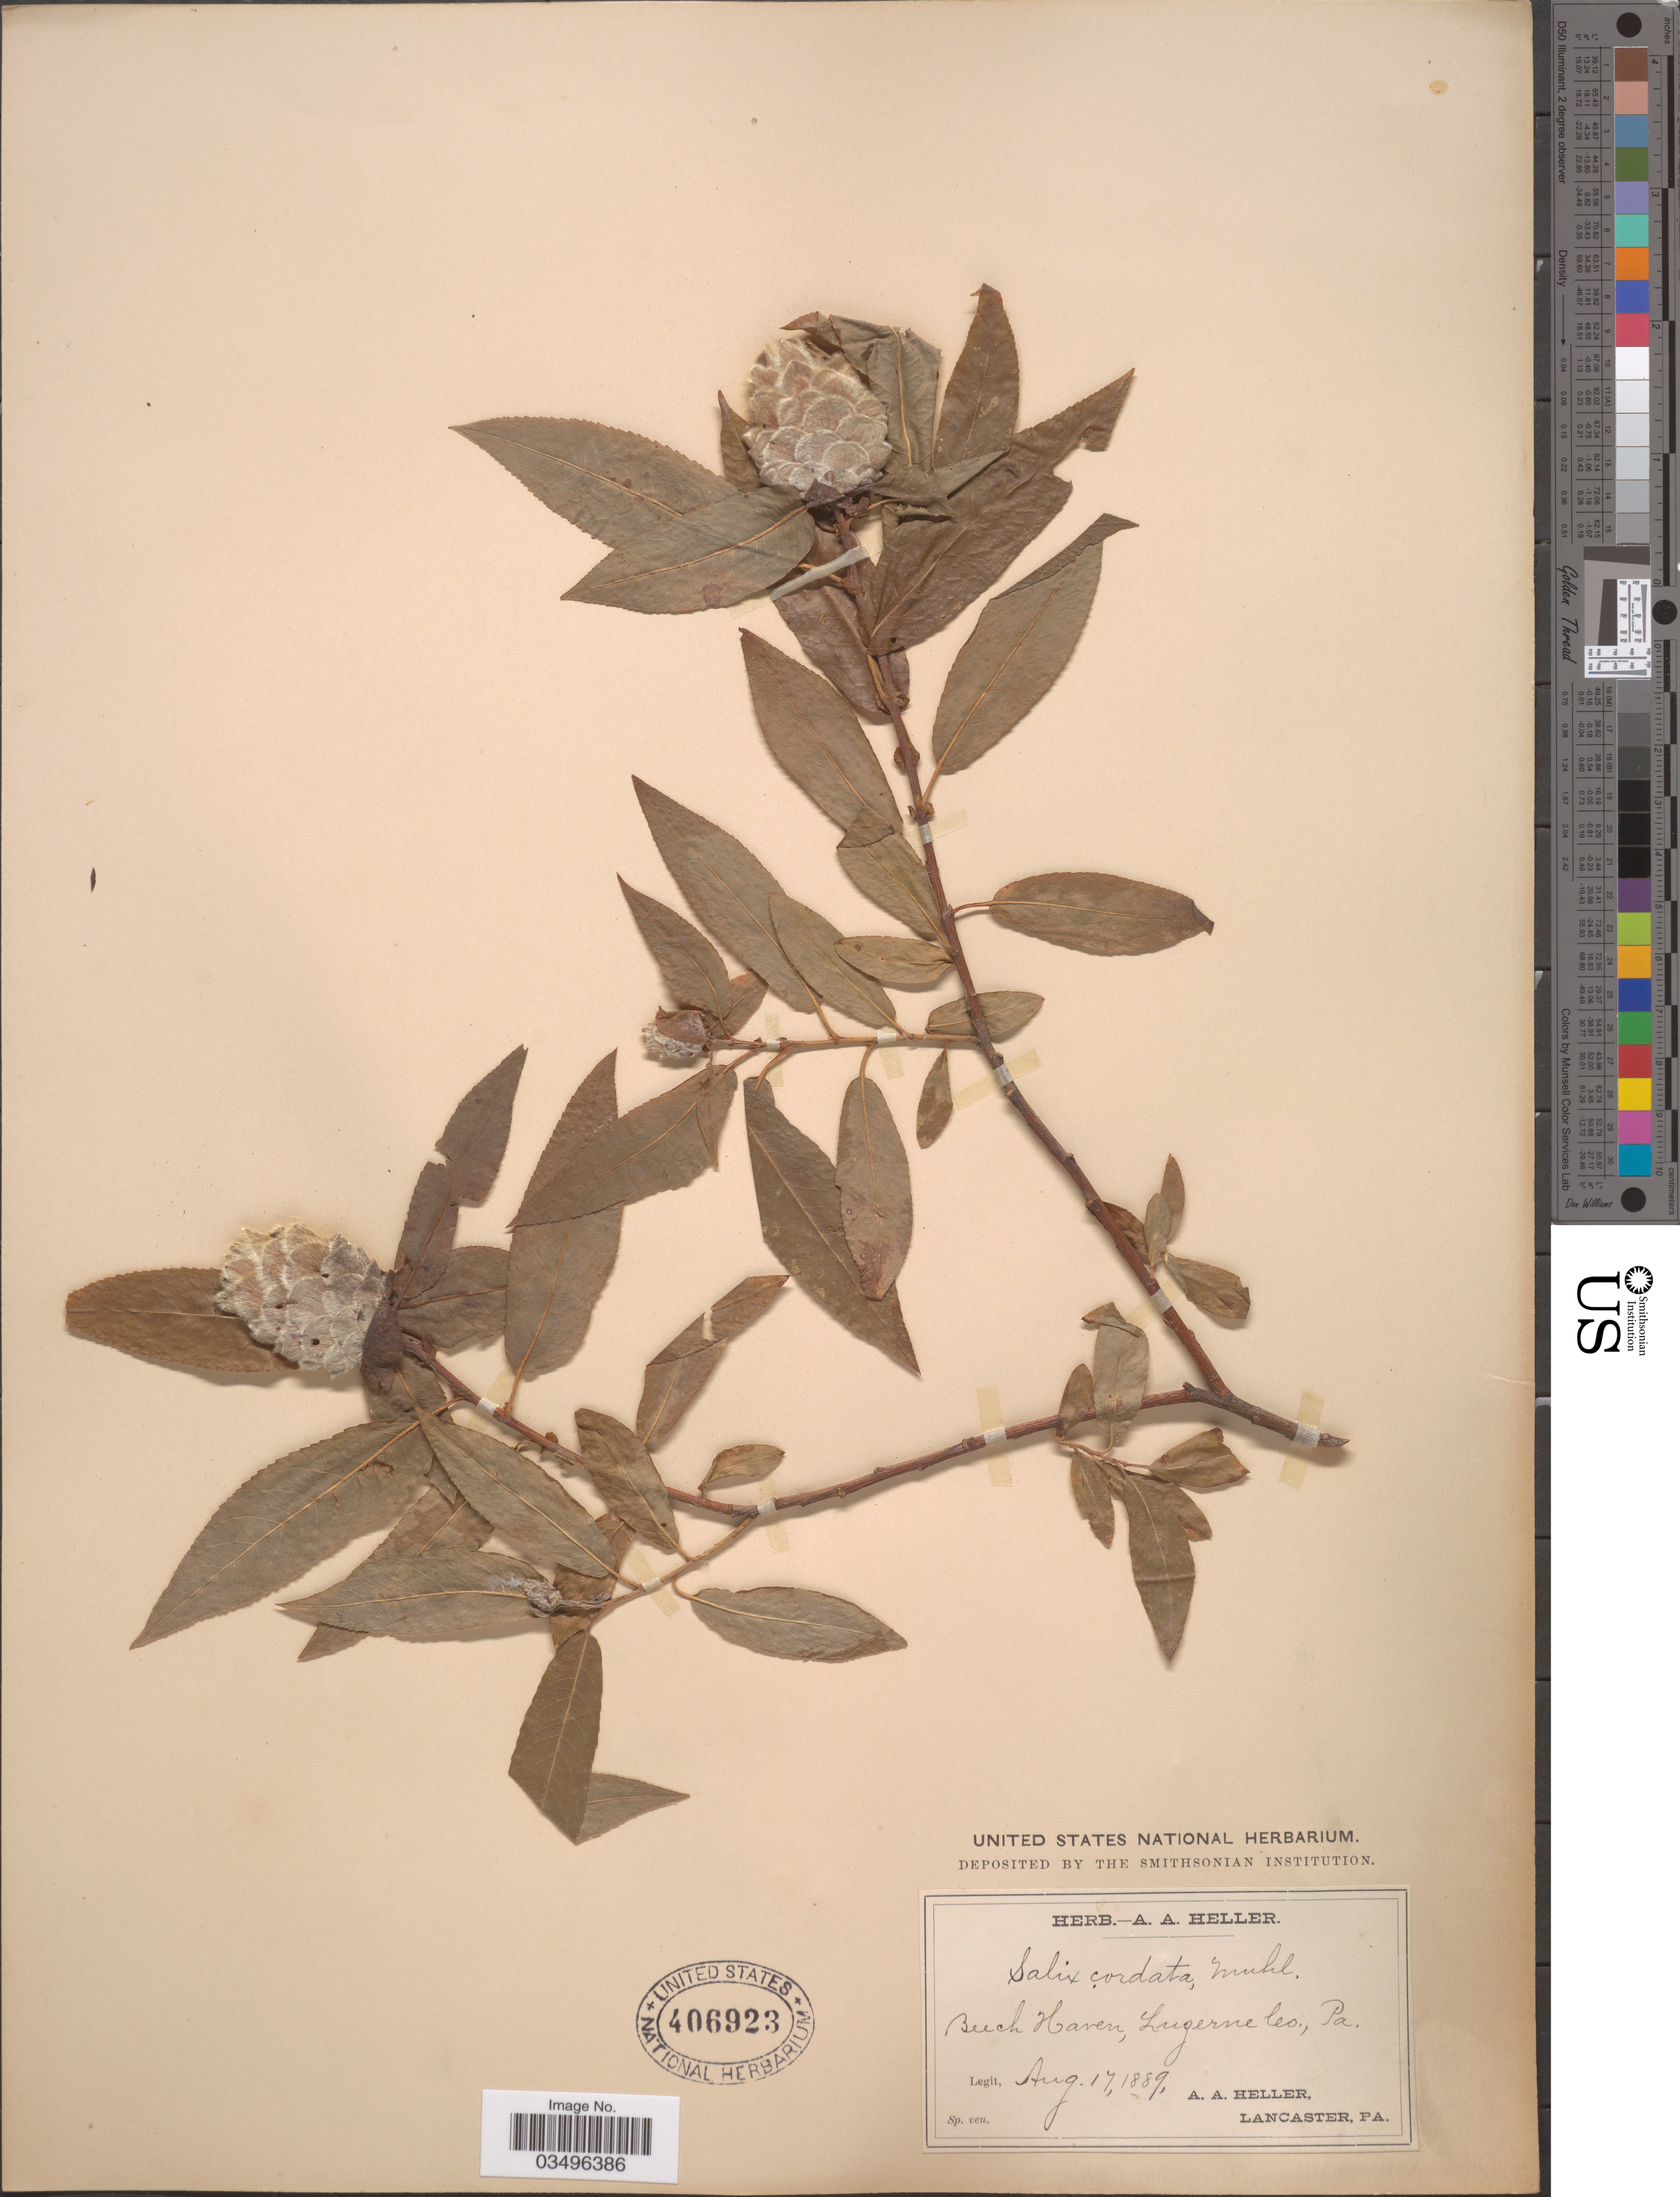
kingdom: Plantae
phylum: Tracheophyta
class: Magnoliopsida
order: Malpighiales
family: Salicaceae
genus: Salix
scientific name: Salix cordata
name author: Michx.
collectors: A. A. Heller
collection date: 1889-08-17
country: United States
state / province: Pennsylvania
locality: Beach Haven, Luzerne Co.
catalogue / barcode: US 406923